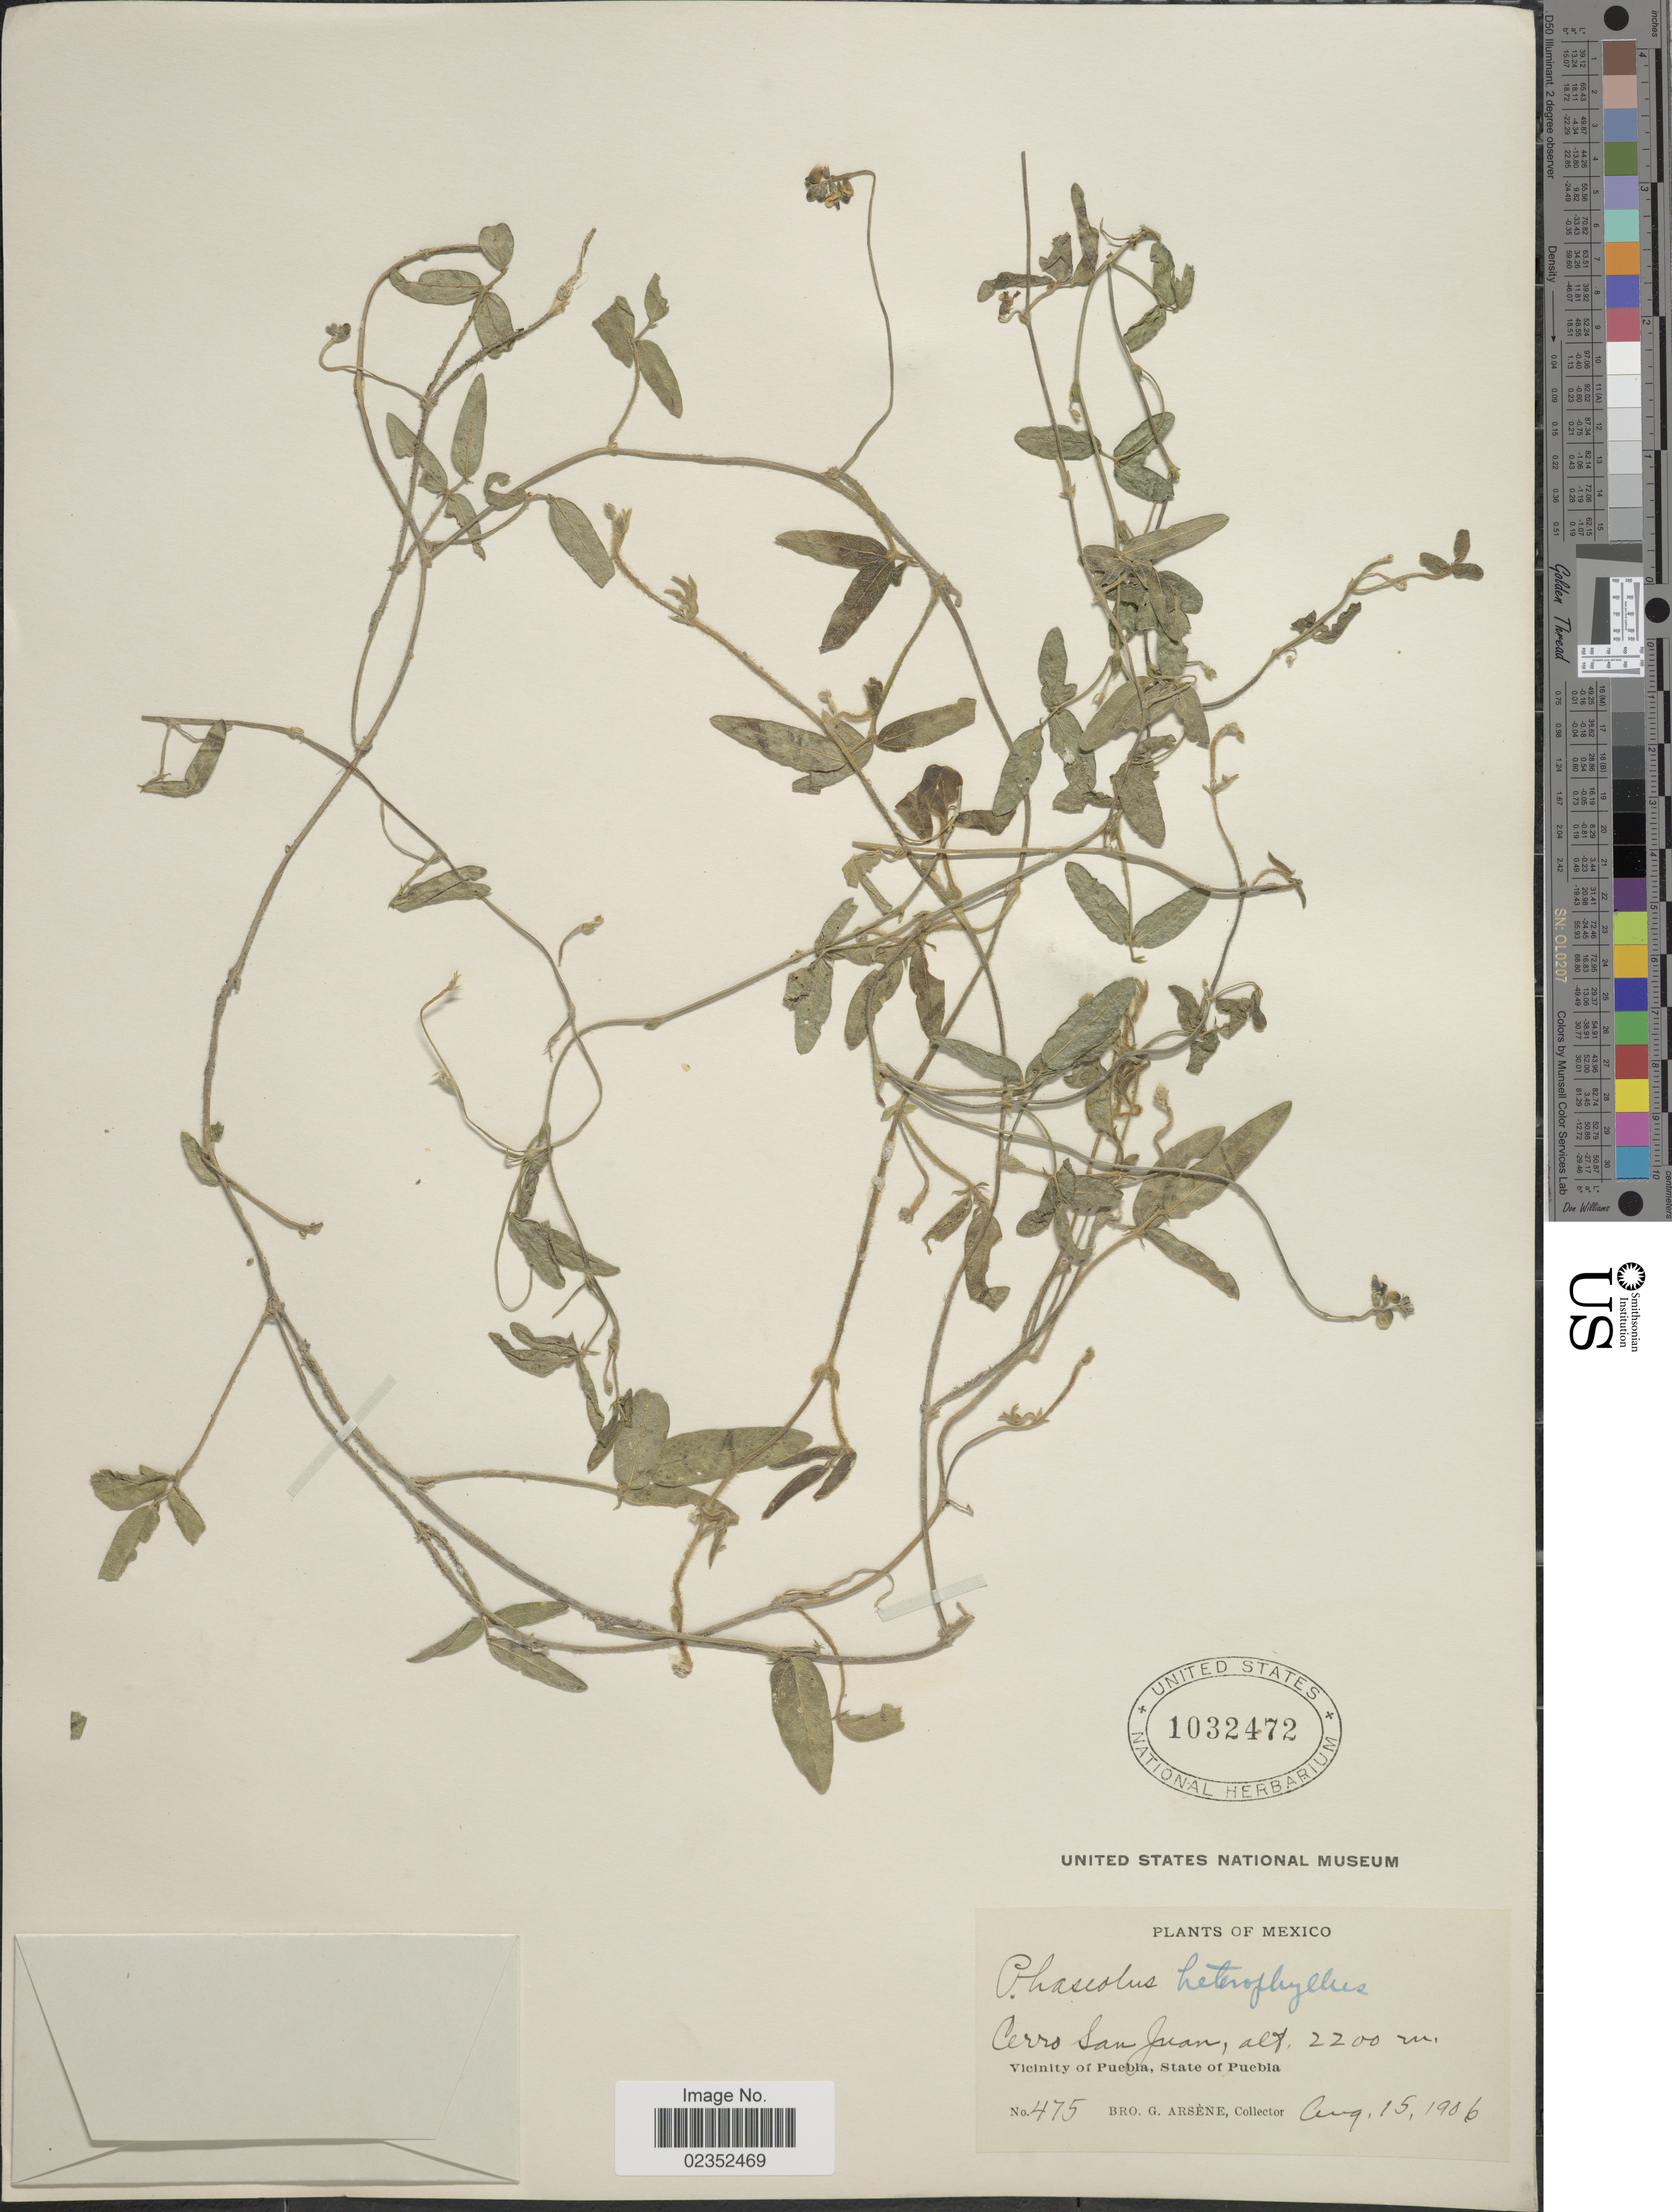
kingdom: Plantae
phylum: Tracheophyta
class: Magnoliopsida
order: Fabales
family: Fabaceae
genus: Macroptilium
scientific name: Macroptilium gibbosifolium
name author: (Ortega) A. Delgado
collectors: Bro. G. Arsène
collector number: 475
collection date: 1906-08-15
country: Mexico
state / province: Puebla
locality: Cerro San Juan. Vicinity of Puebla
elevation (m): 2200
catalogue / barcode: US 1032472